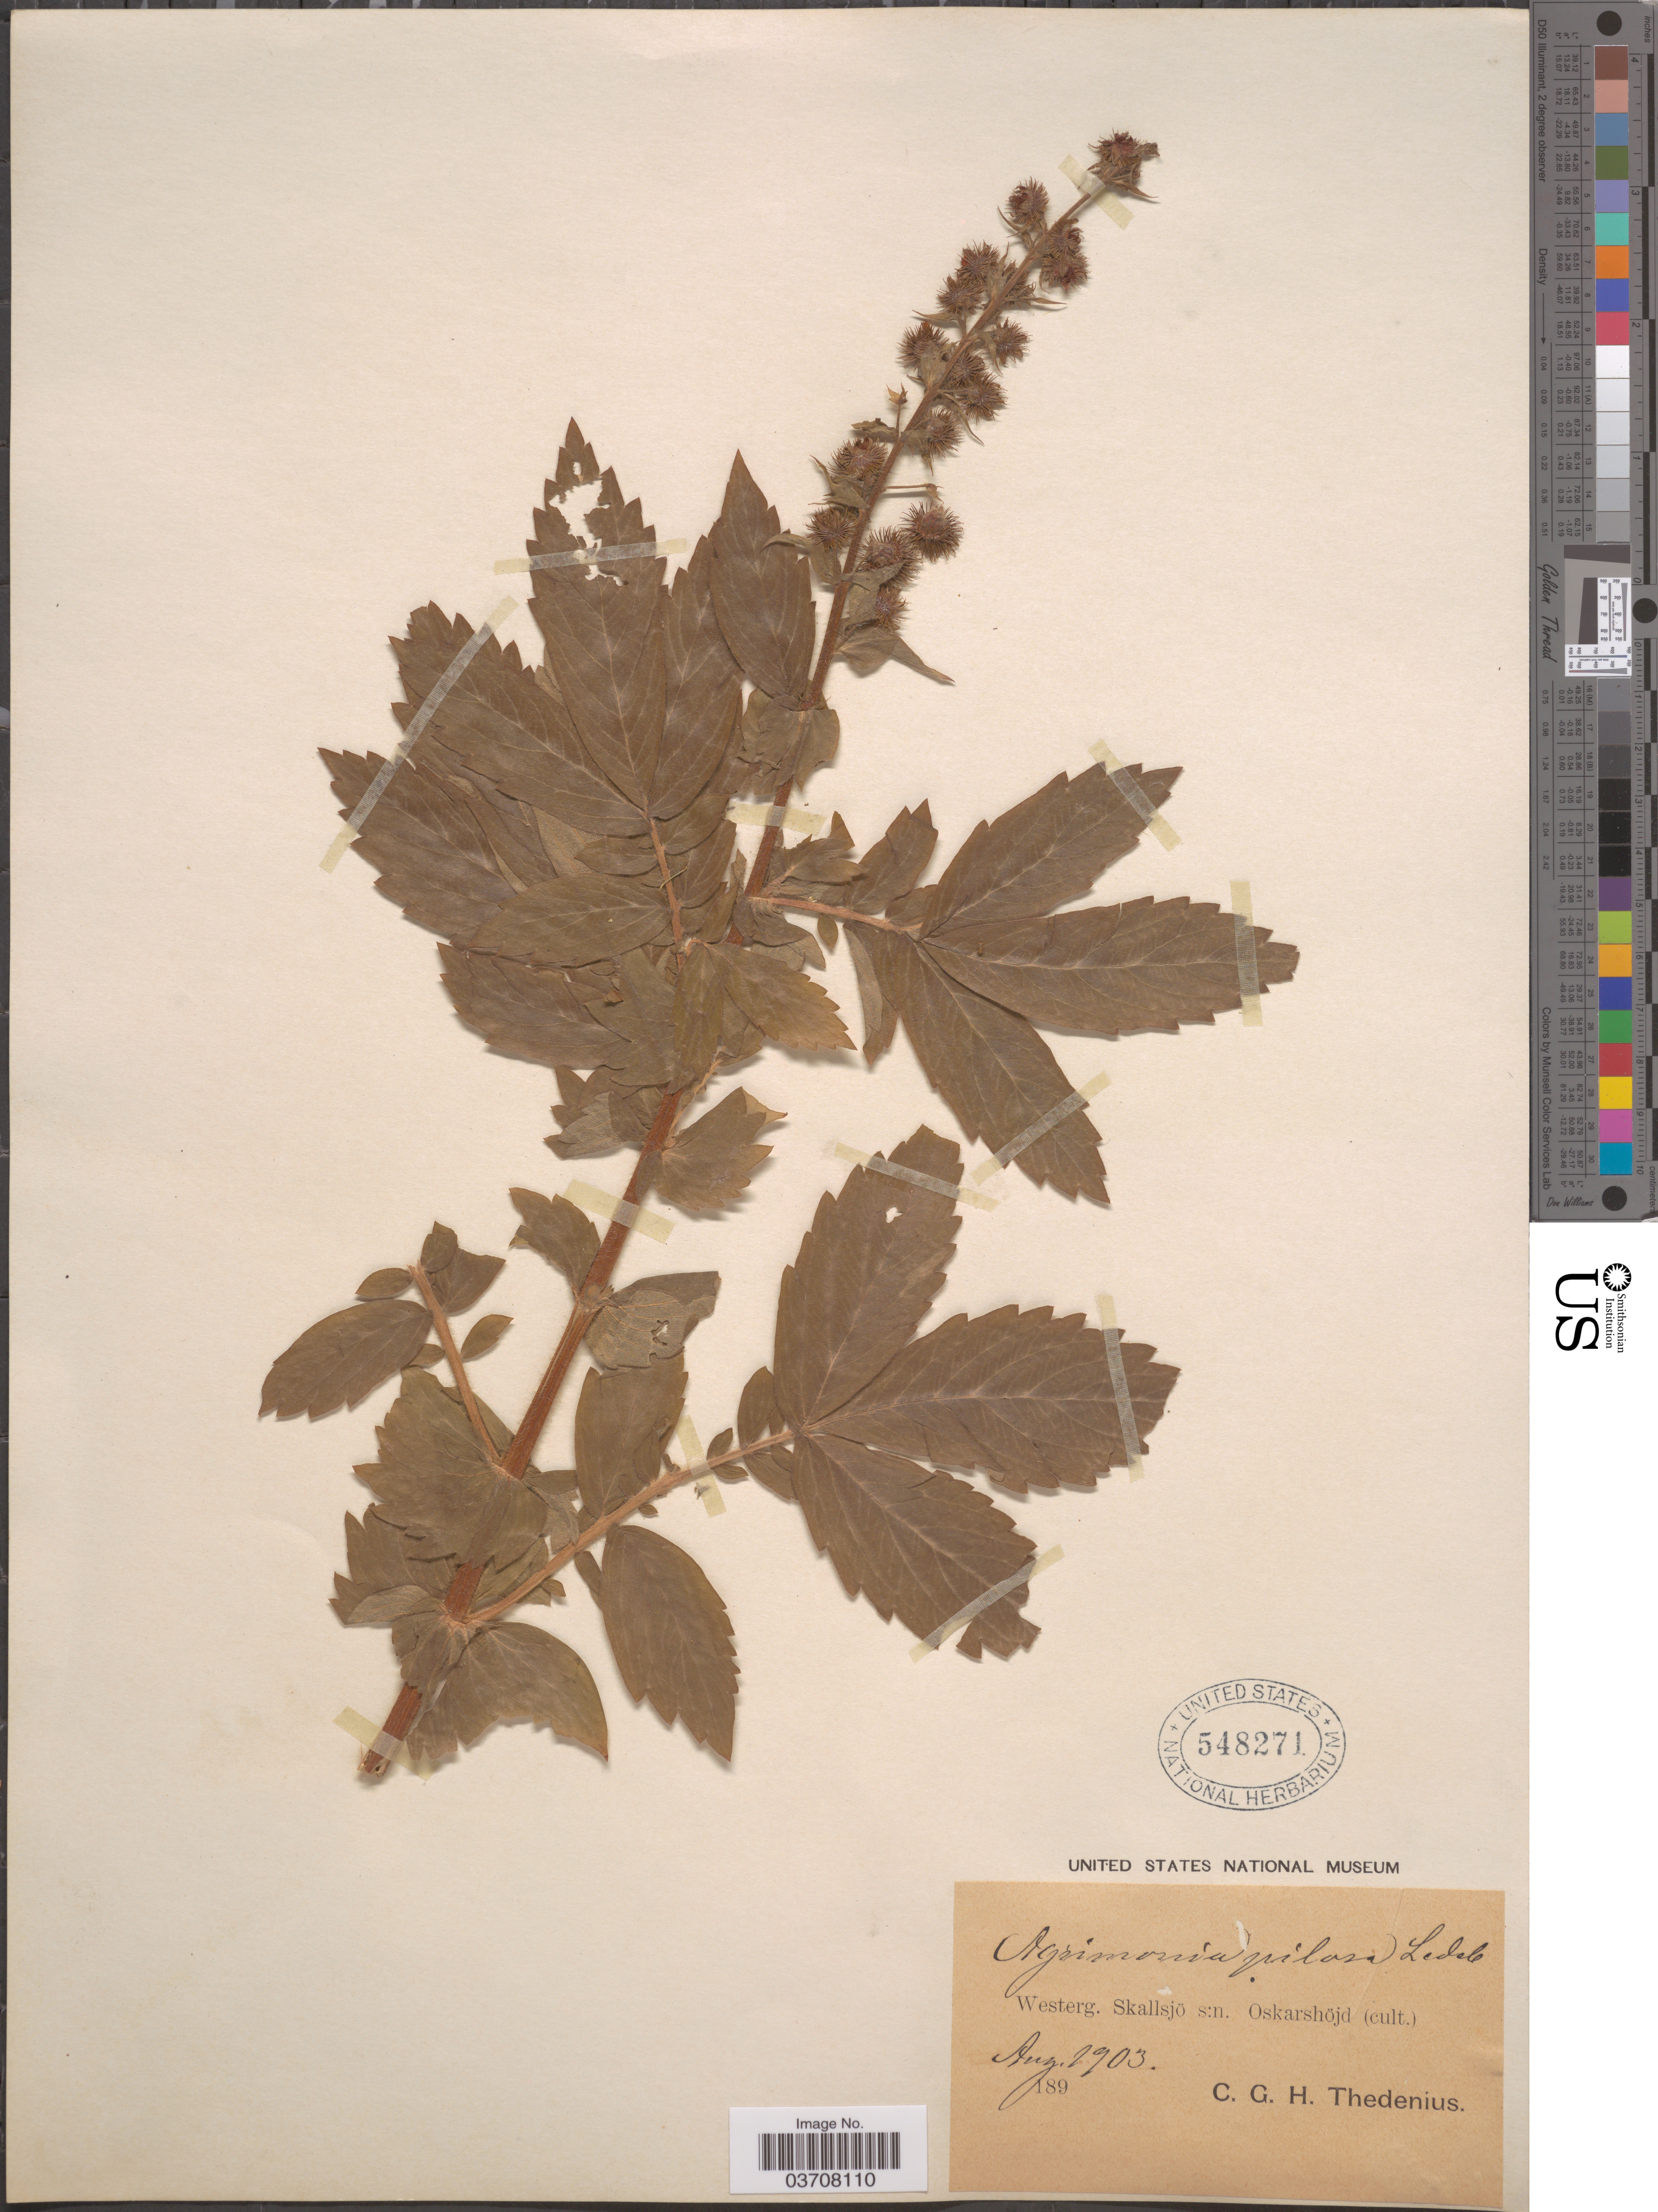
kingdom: Plantae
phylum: Tracheophyta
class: Magnoliopsida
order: Rosales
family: Rosaceae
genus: Agrimonia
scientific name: Agrimonia sp.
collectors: C. Thedenius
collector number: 189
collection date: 1903-08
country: Sweden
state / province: Gotland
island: Gotland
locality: Westerg. Skallsjö s:n. Oskarshöjd.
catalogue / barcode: US 548271